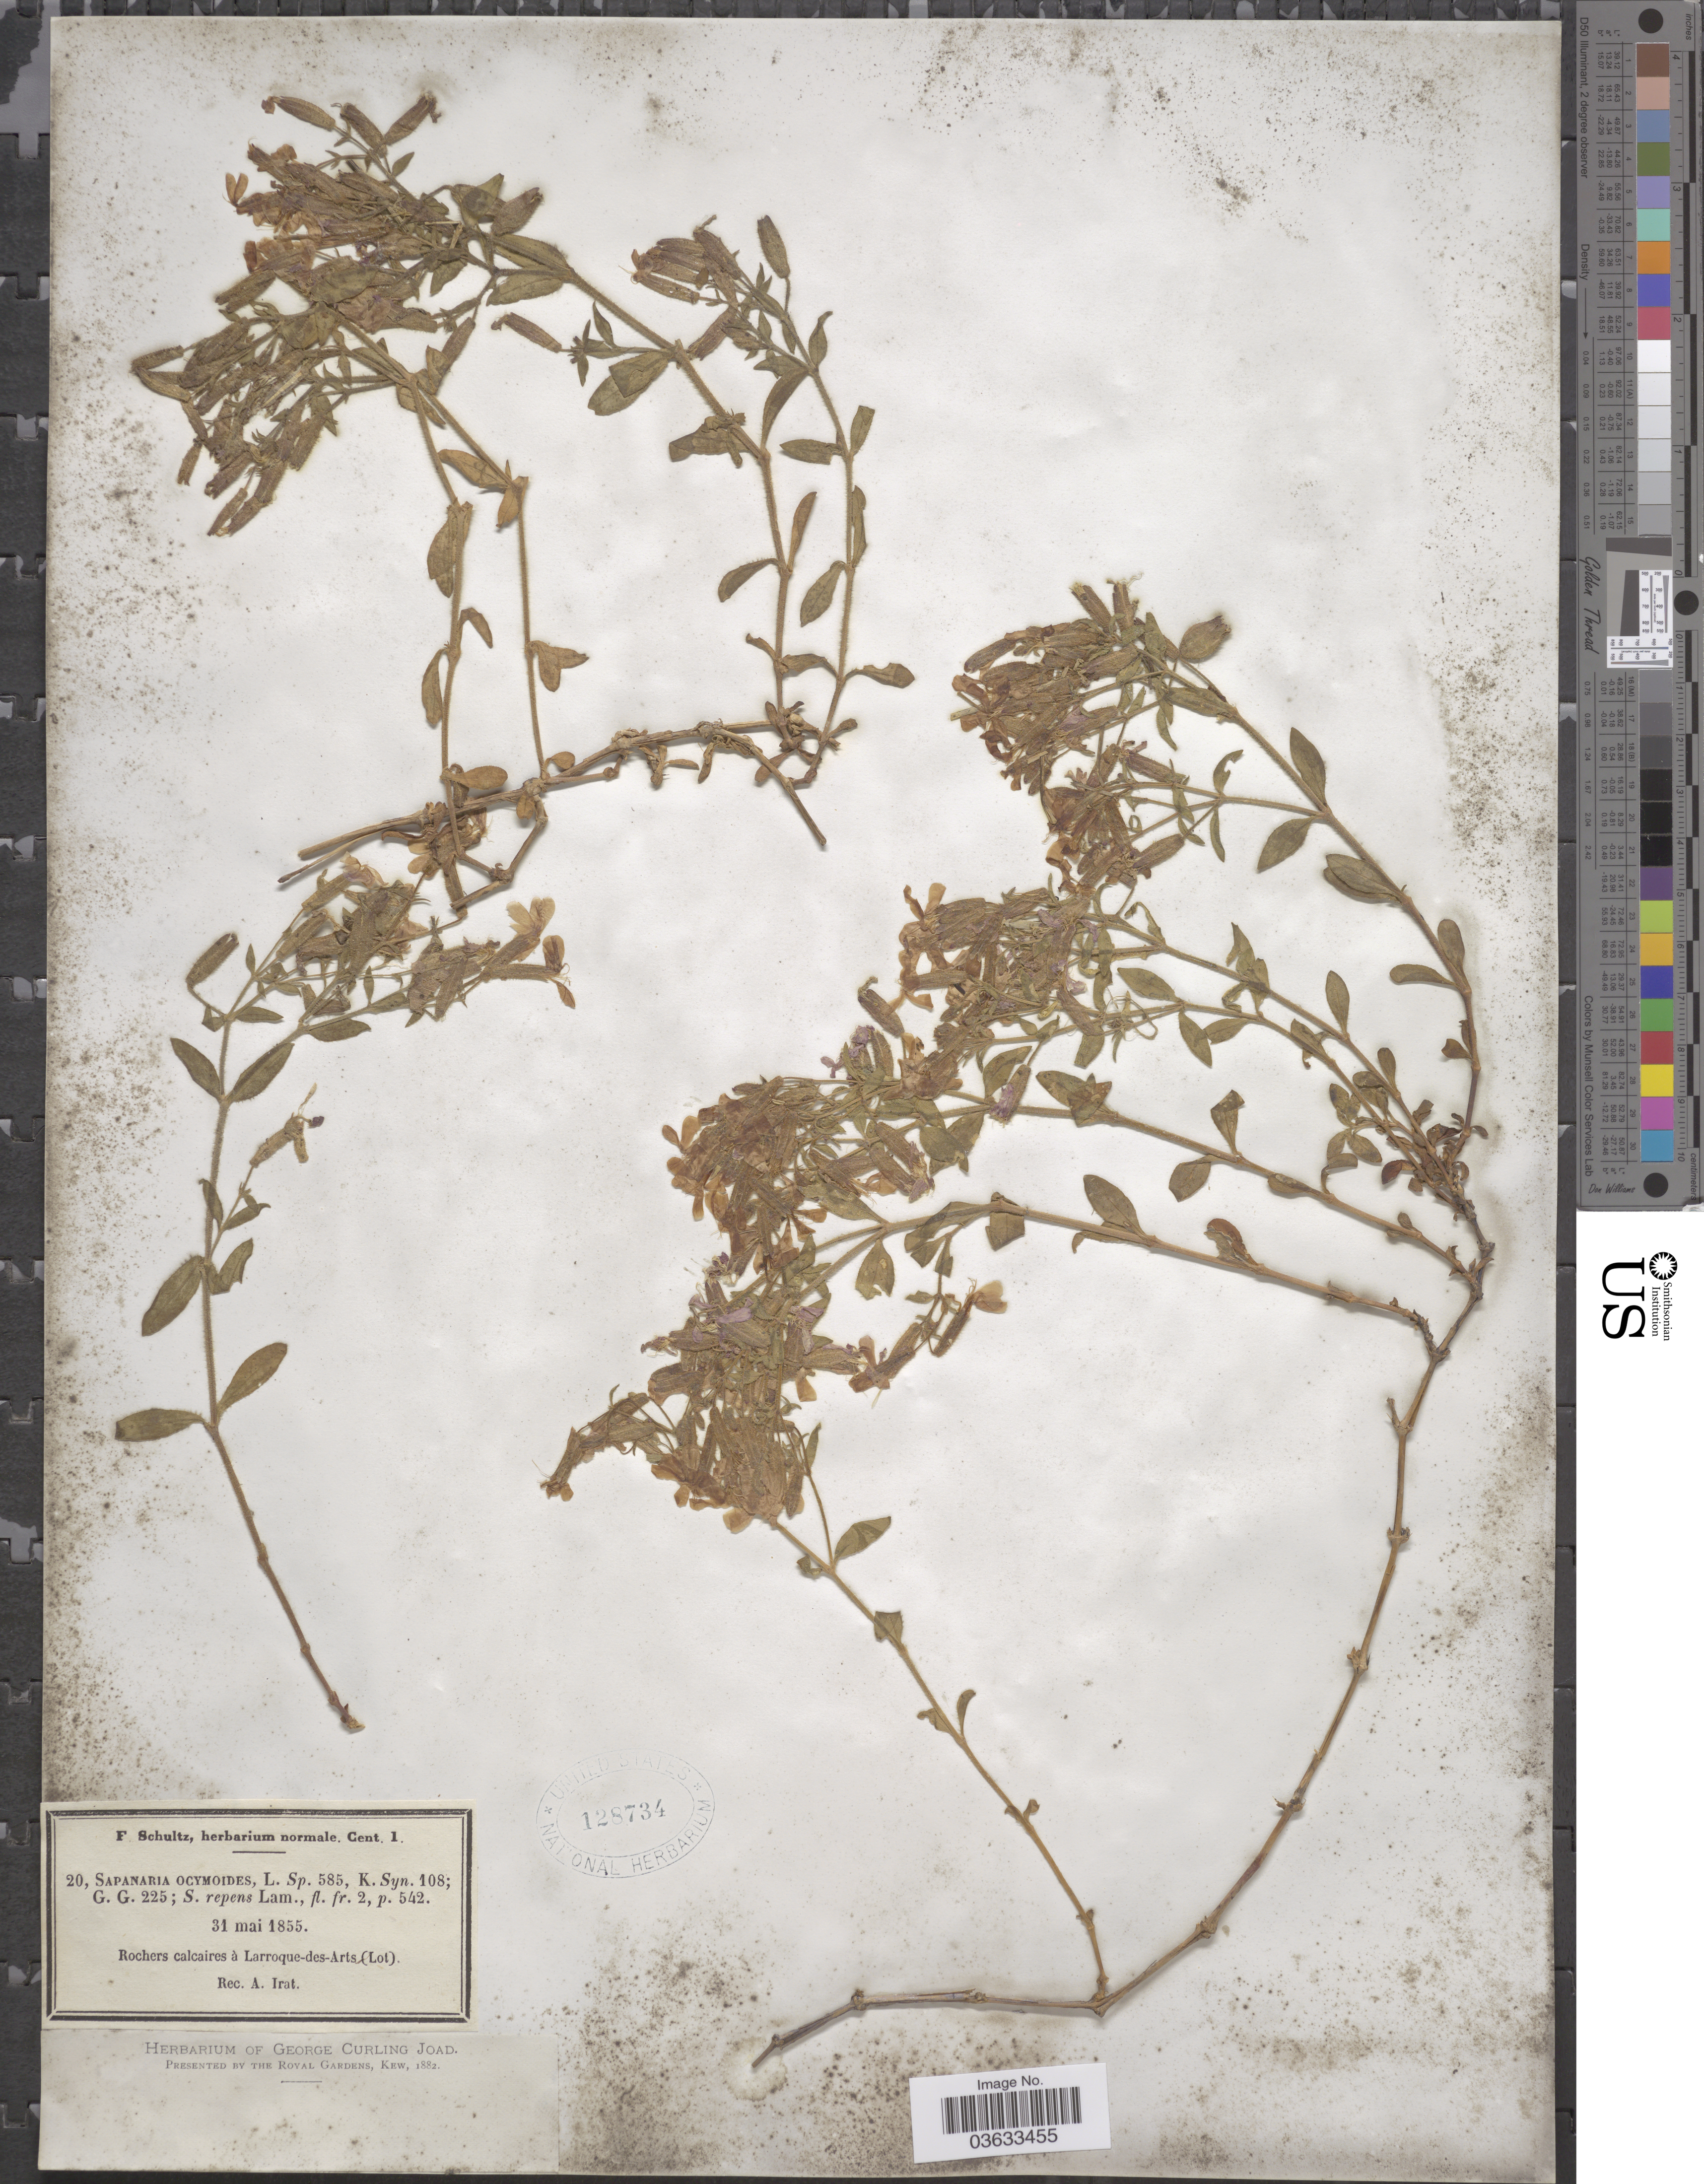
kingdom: Plantae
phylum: Tracheophyta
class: Magnoliopsida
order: Caryophyllales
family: Caryophyllaceae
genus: Saponaria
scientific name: Saponaria ocymoides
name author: L.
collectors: F. Schultz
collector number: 20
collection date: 1855-05-31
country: France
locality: Rochers calcaires à Larroque-des-Arts (Lot).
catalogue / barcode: US 128734